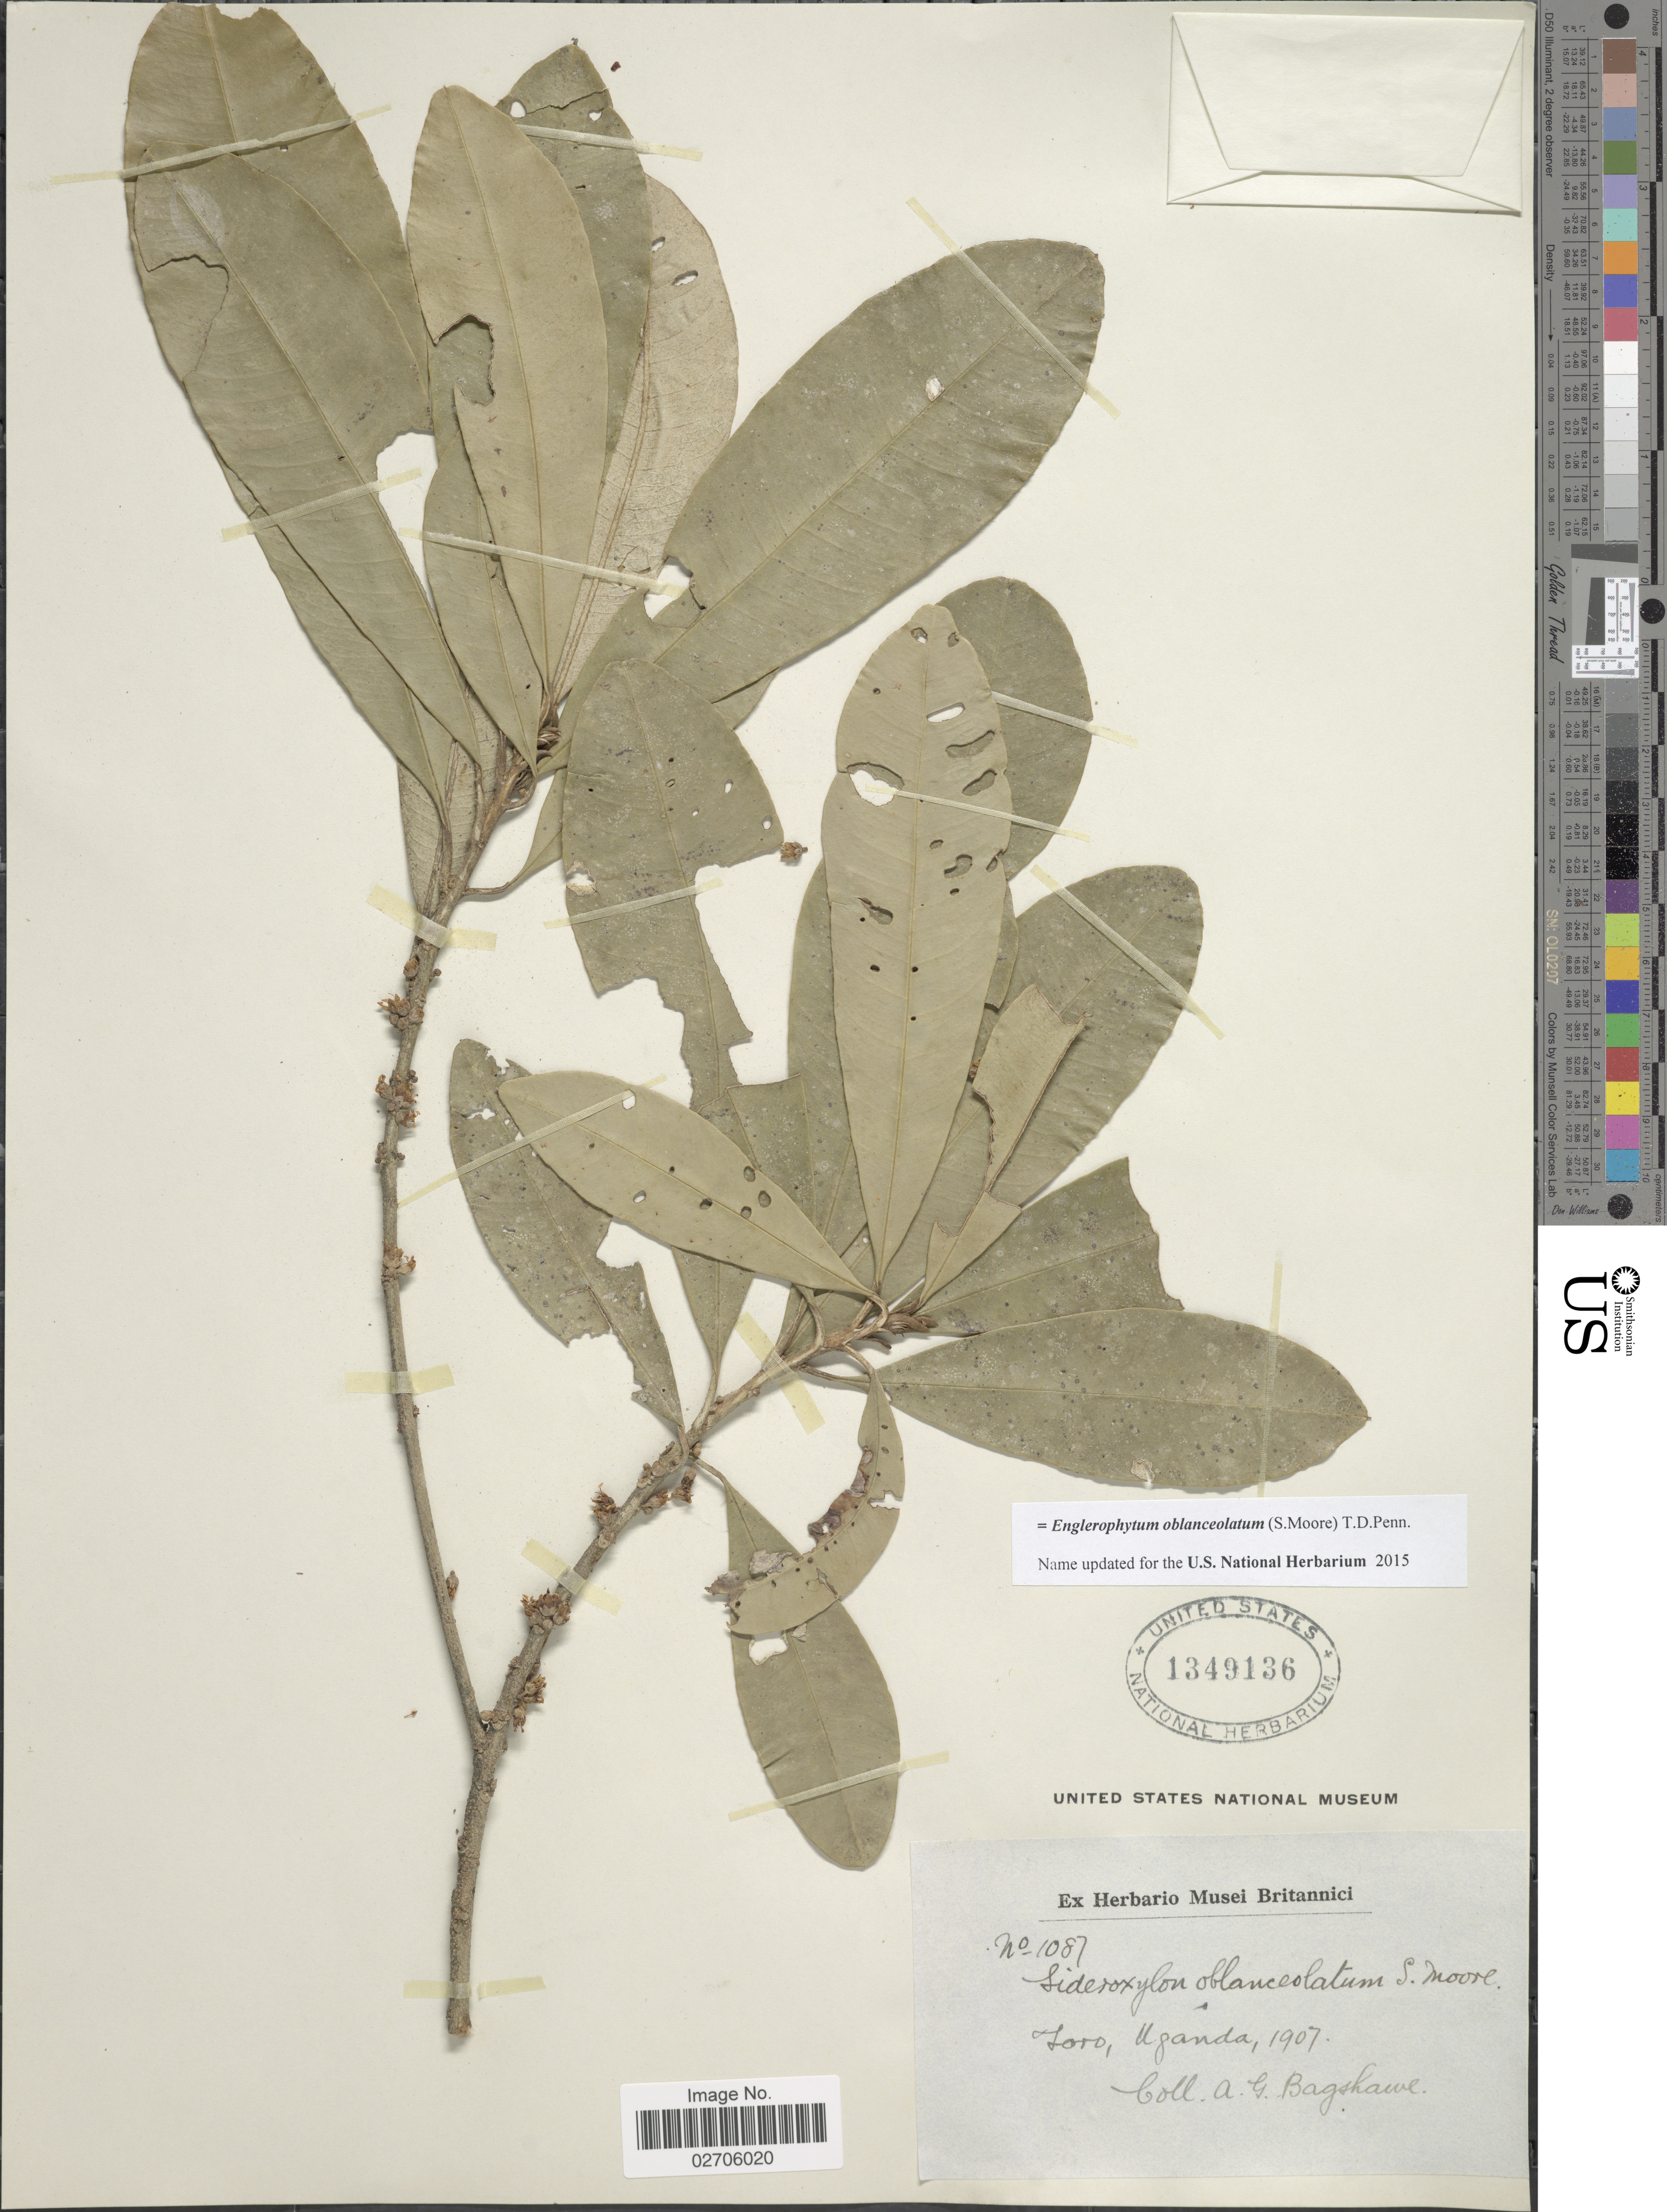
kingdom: Plantae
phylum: Tracheophyta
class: Magnoliopsida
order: Ericales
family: Sapotaceae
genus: Englerophytum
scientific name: Englerophytum oblanceolatum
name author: (S. Moore) T.D. Penn.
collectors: A. Bagshawe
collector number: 1087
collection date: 1907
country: Uganda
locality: Loro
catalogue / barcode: US 1349136